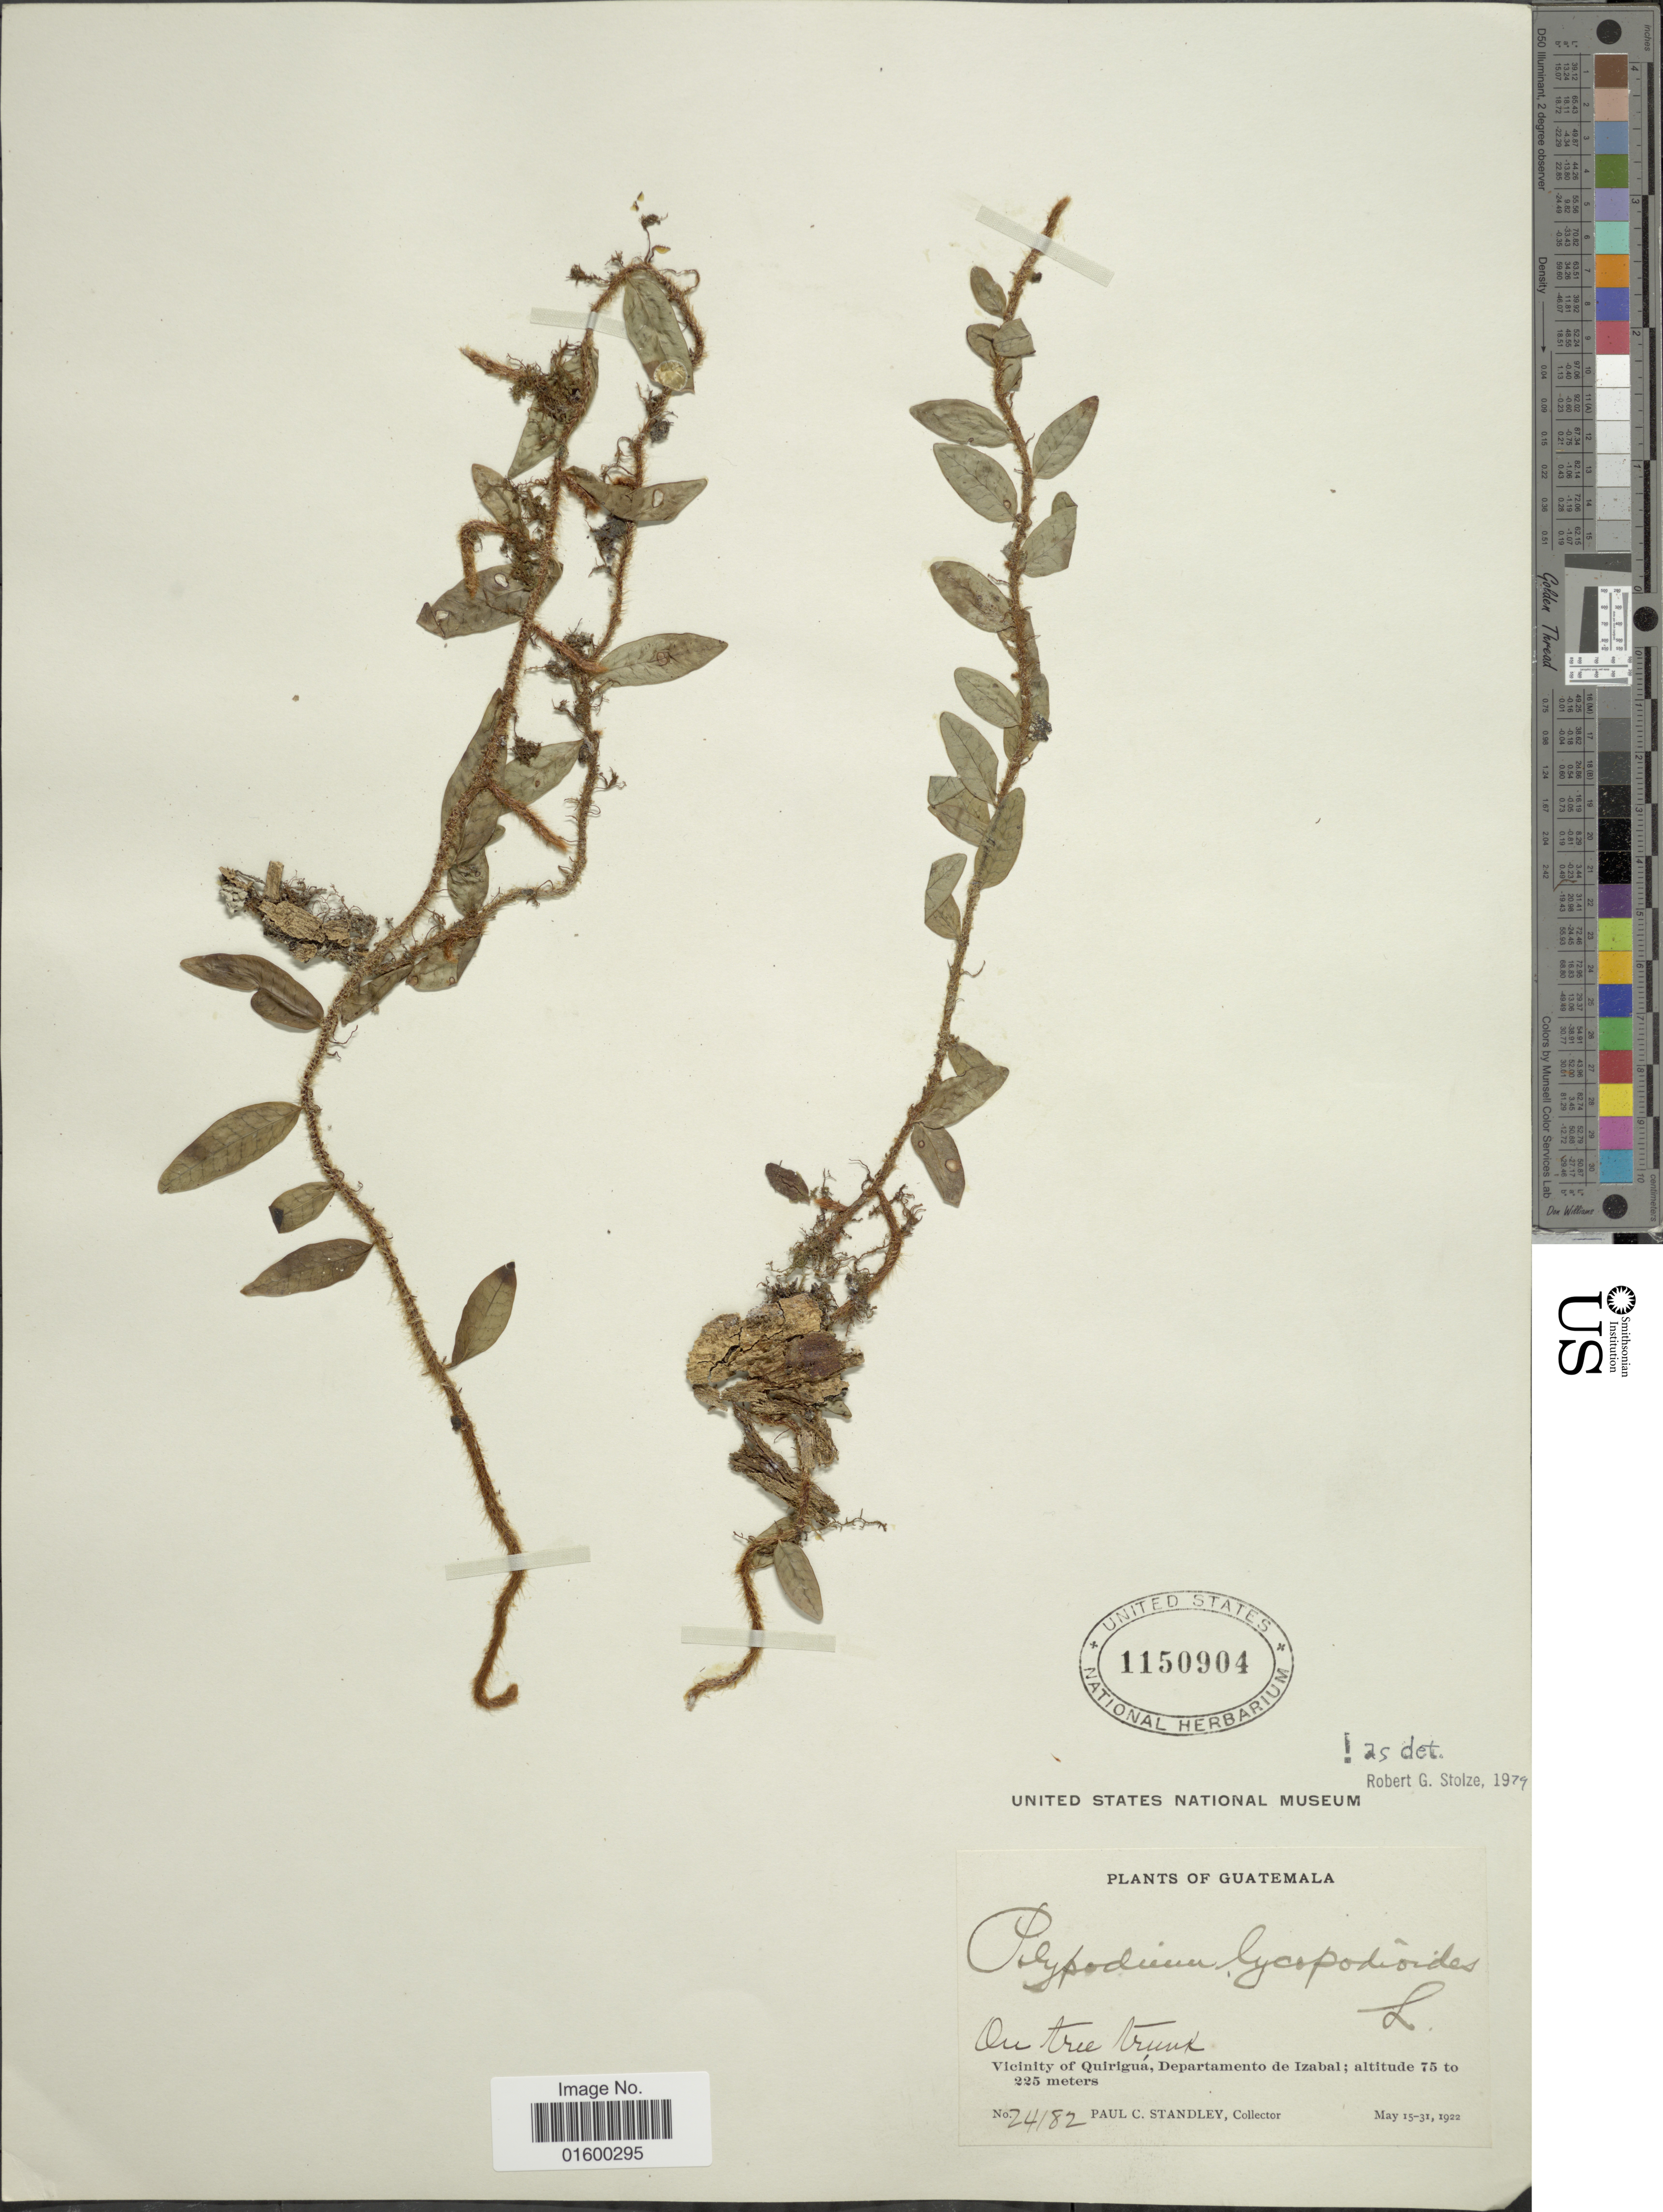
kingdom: Plantae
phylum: Tracheophyta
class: Polypodiopsida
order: Polypodiales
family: Polypodiaceae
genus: Microgramma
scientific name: Microgramma lycopodioides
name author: (L.) Copel.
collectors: P. C. Standley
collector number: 24182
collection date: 1922-05-15/1922-05-31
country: Guatemala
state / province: Izabal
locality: Vicinity of Quirigua, Departamento de Izabal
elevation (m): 75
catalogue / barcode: US 1150904